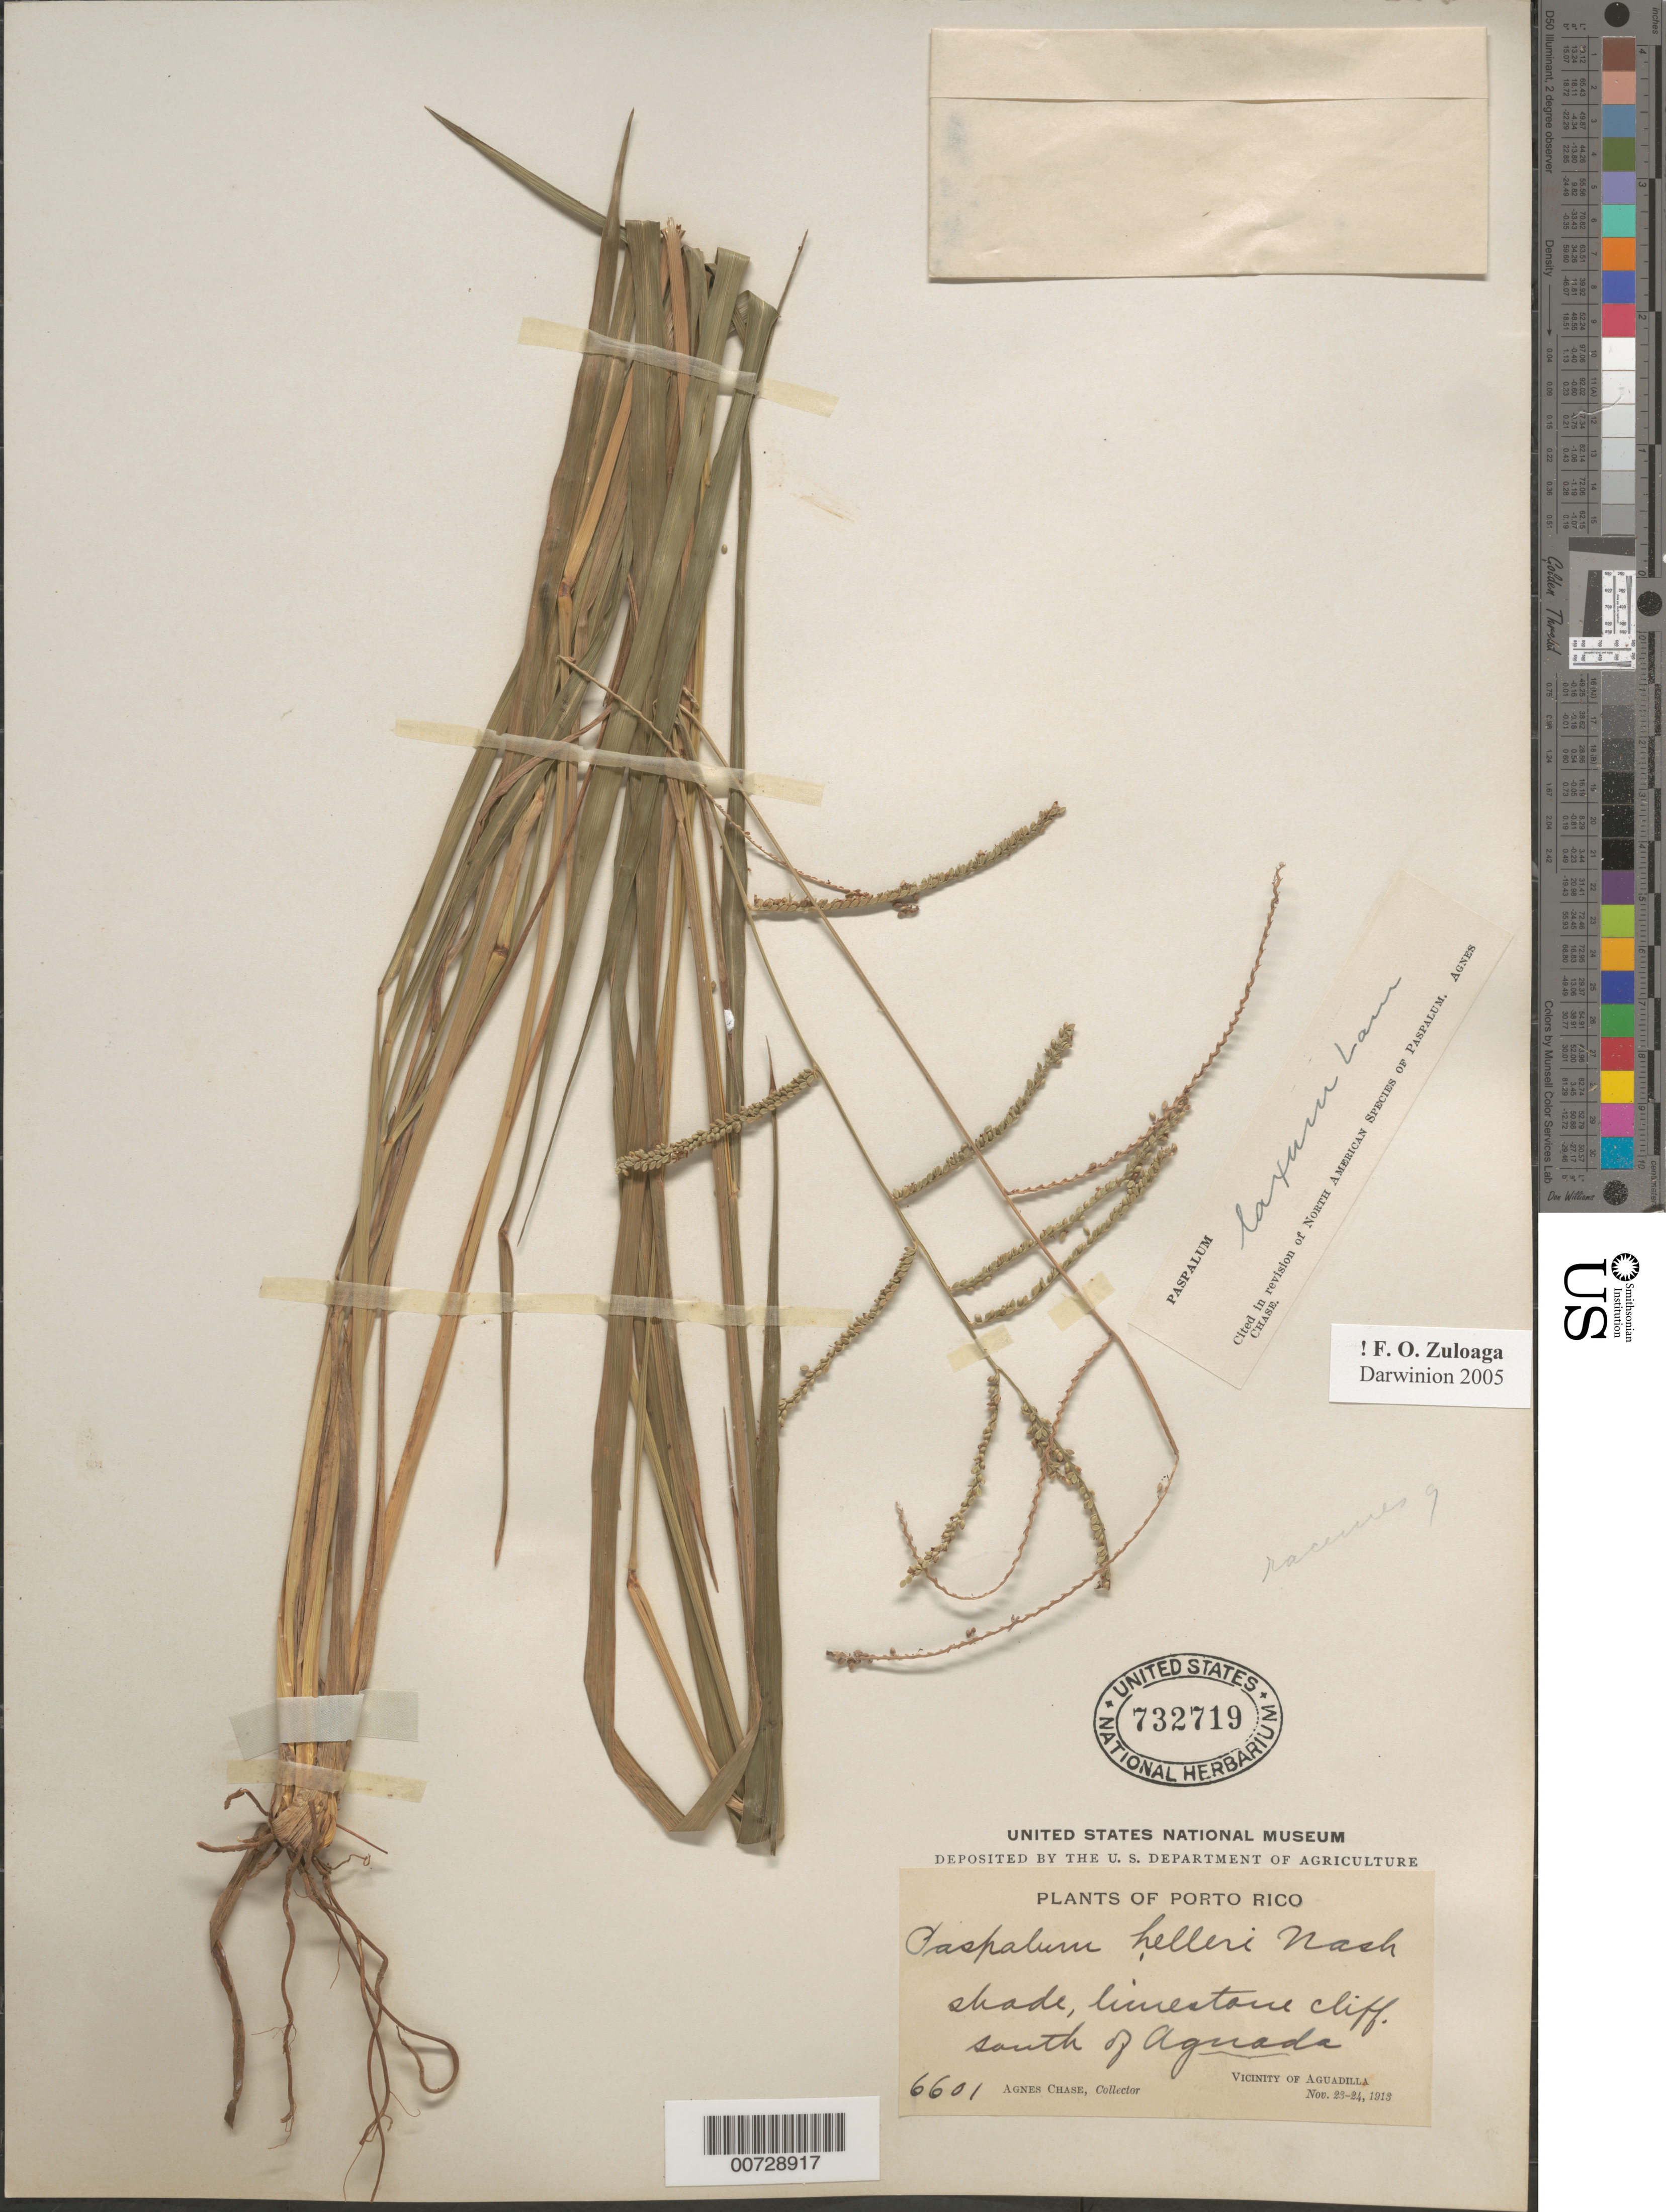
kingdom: Plantae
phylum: Tracheophyta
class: Liliopsida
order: Poales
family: Poaceae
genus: Paspalum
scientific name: Paspalum laxum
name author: Lam.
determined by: Chase, [M.] Agnes, (US)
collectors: A. Chase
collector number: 6601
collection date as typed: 23 Nov 1913 to 24 Nov 1913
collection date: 1913-11-23/1913-11-24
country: Puerto Rico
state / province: Aguada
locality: Aguada, S of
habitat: Shaded limestone cliff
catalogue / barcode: US 732719